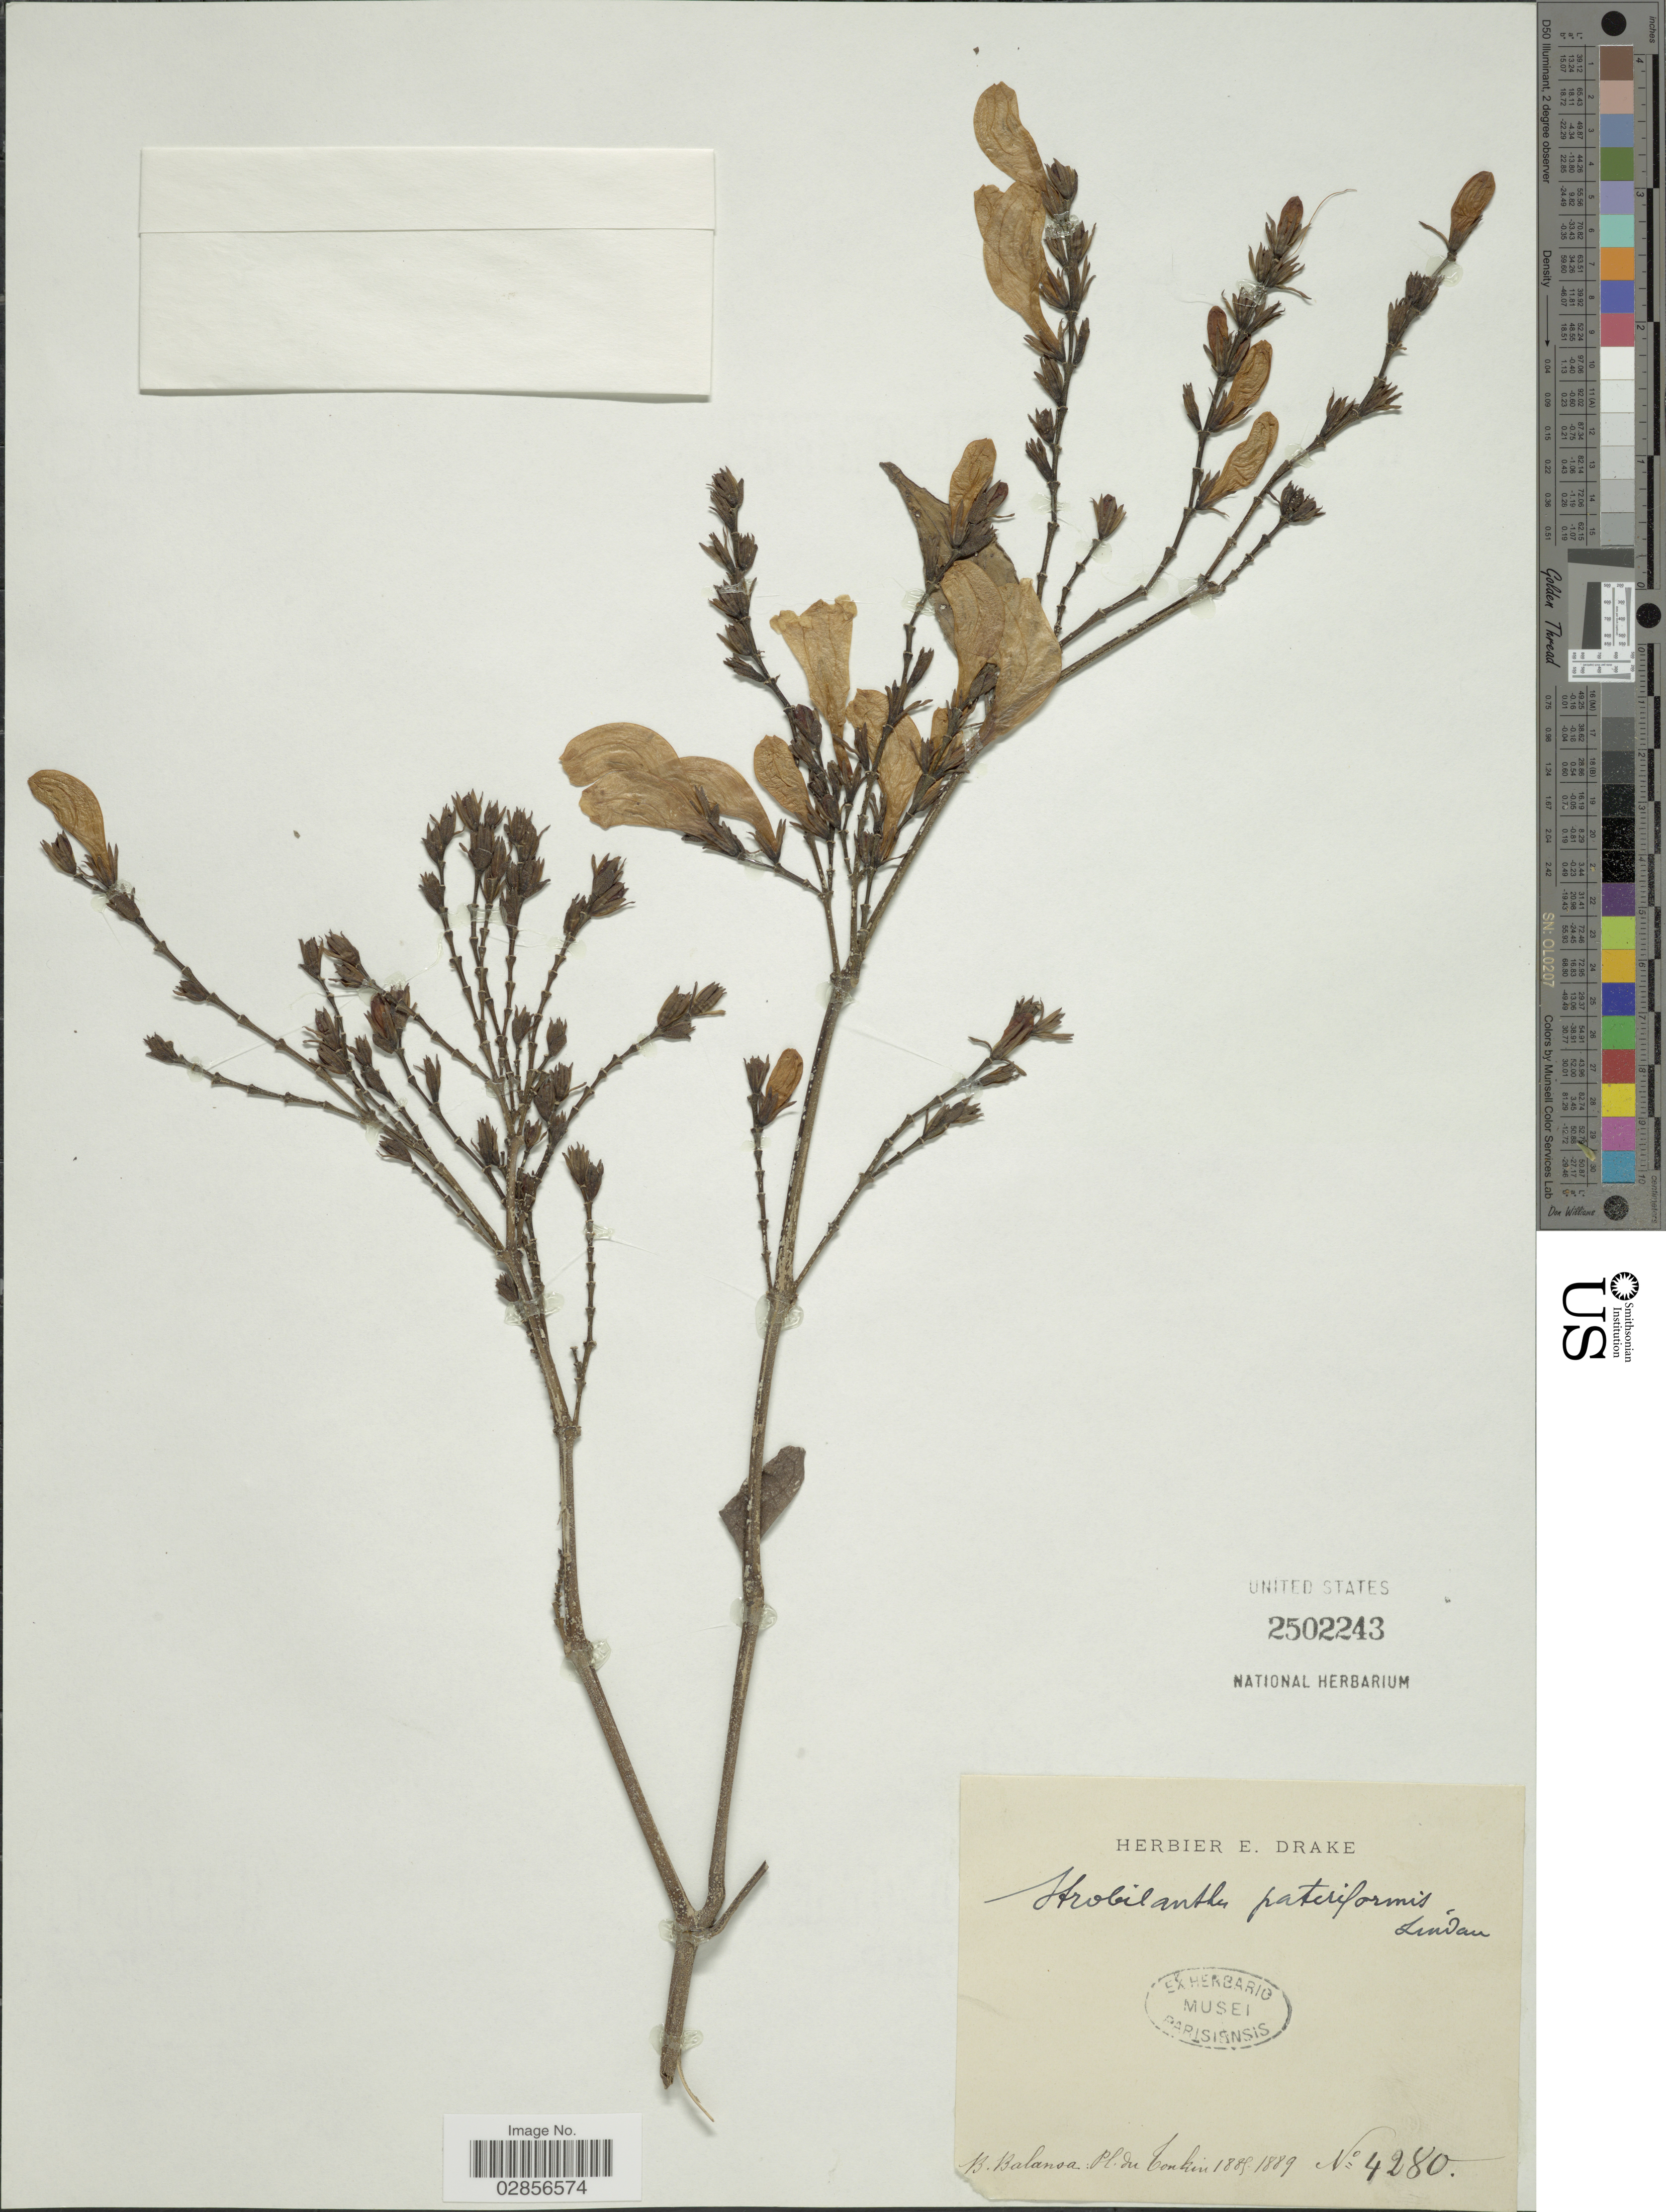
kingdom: Plantae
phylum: Tracheophyta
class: Magnoliopsida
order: Lamiales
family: Acanthaceae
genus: Strobilanthes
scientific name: Strobilanthes pateriformis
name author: Lindau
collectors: B. Balansa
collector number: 4280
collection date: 1885/1889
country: Vietnam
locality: Tonkin.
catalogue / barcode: US 2502243